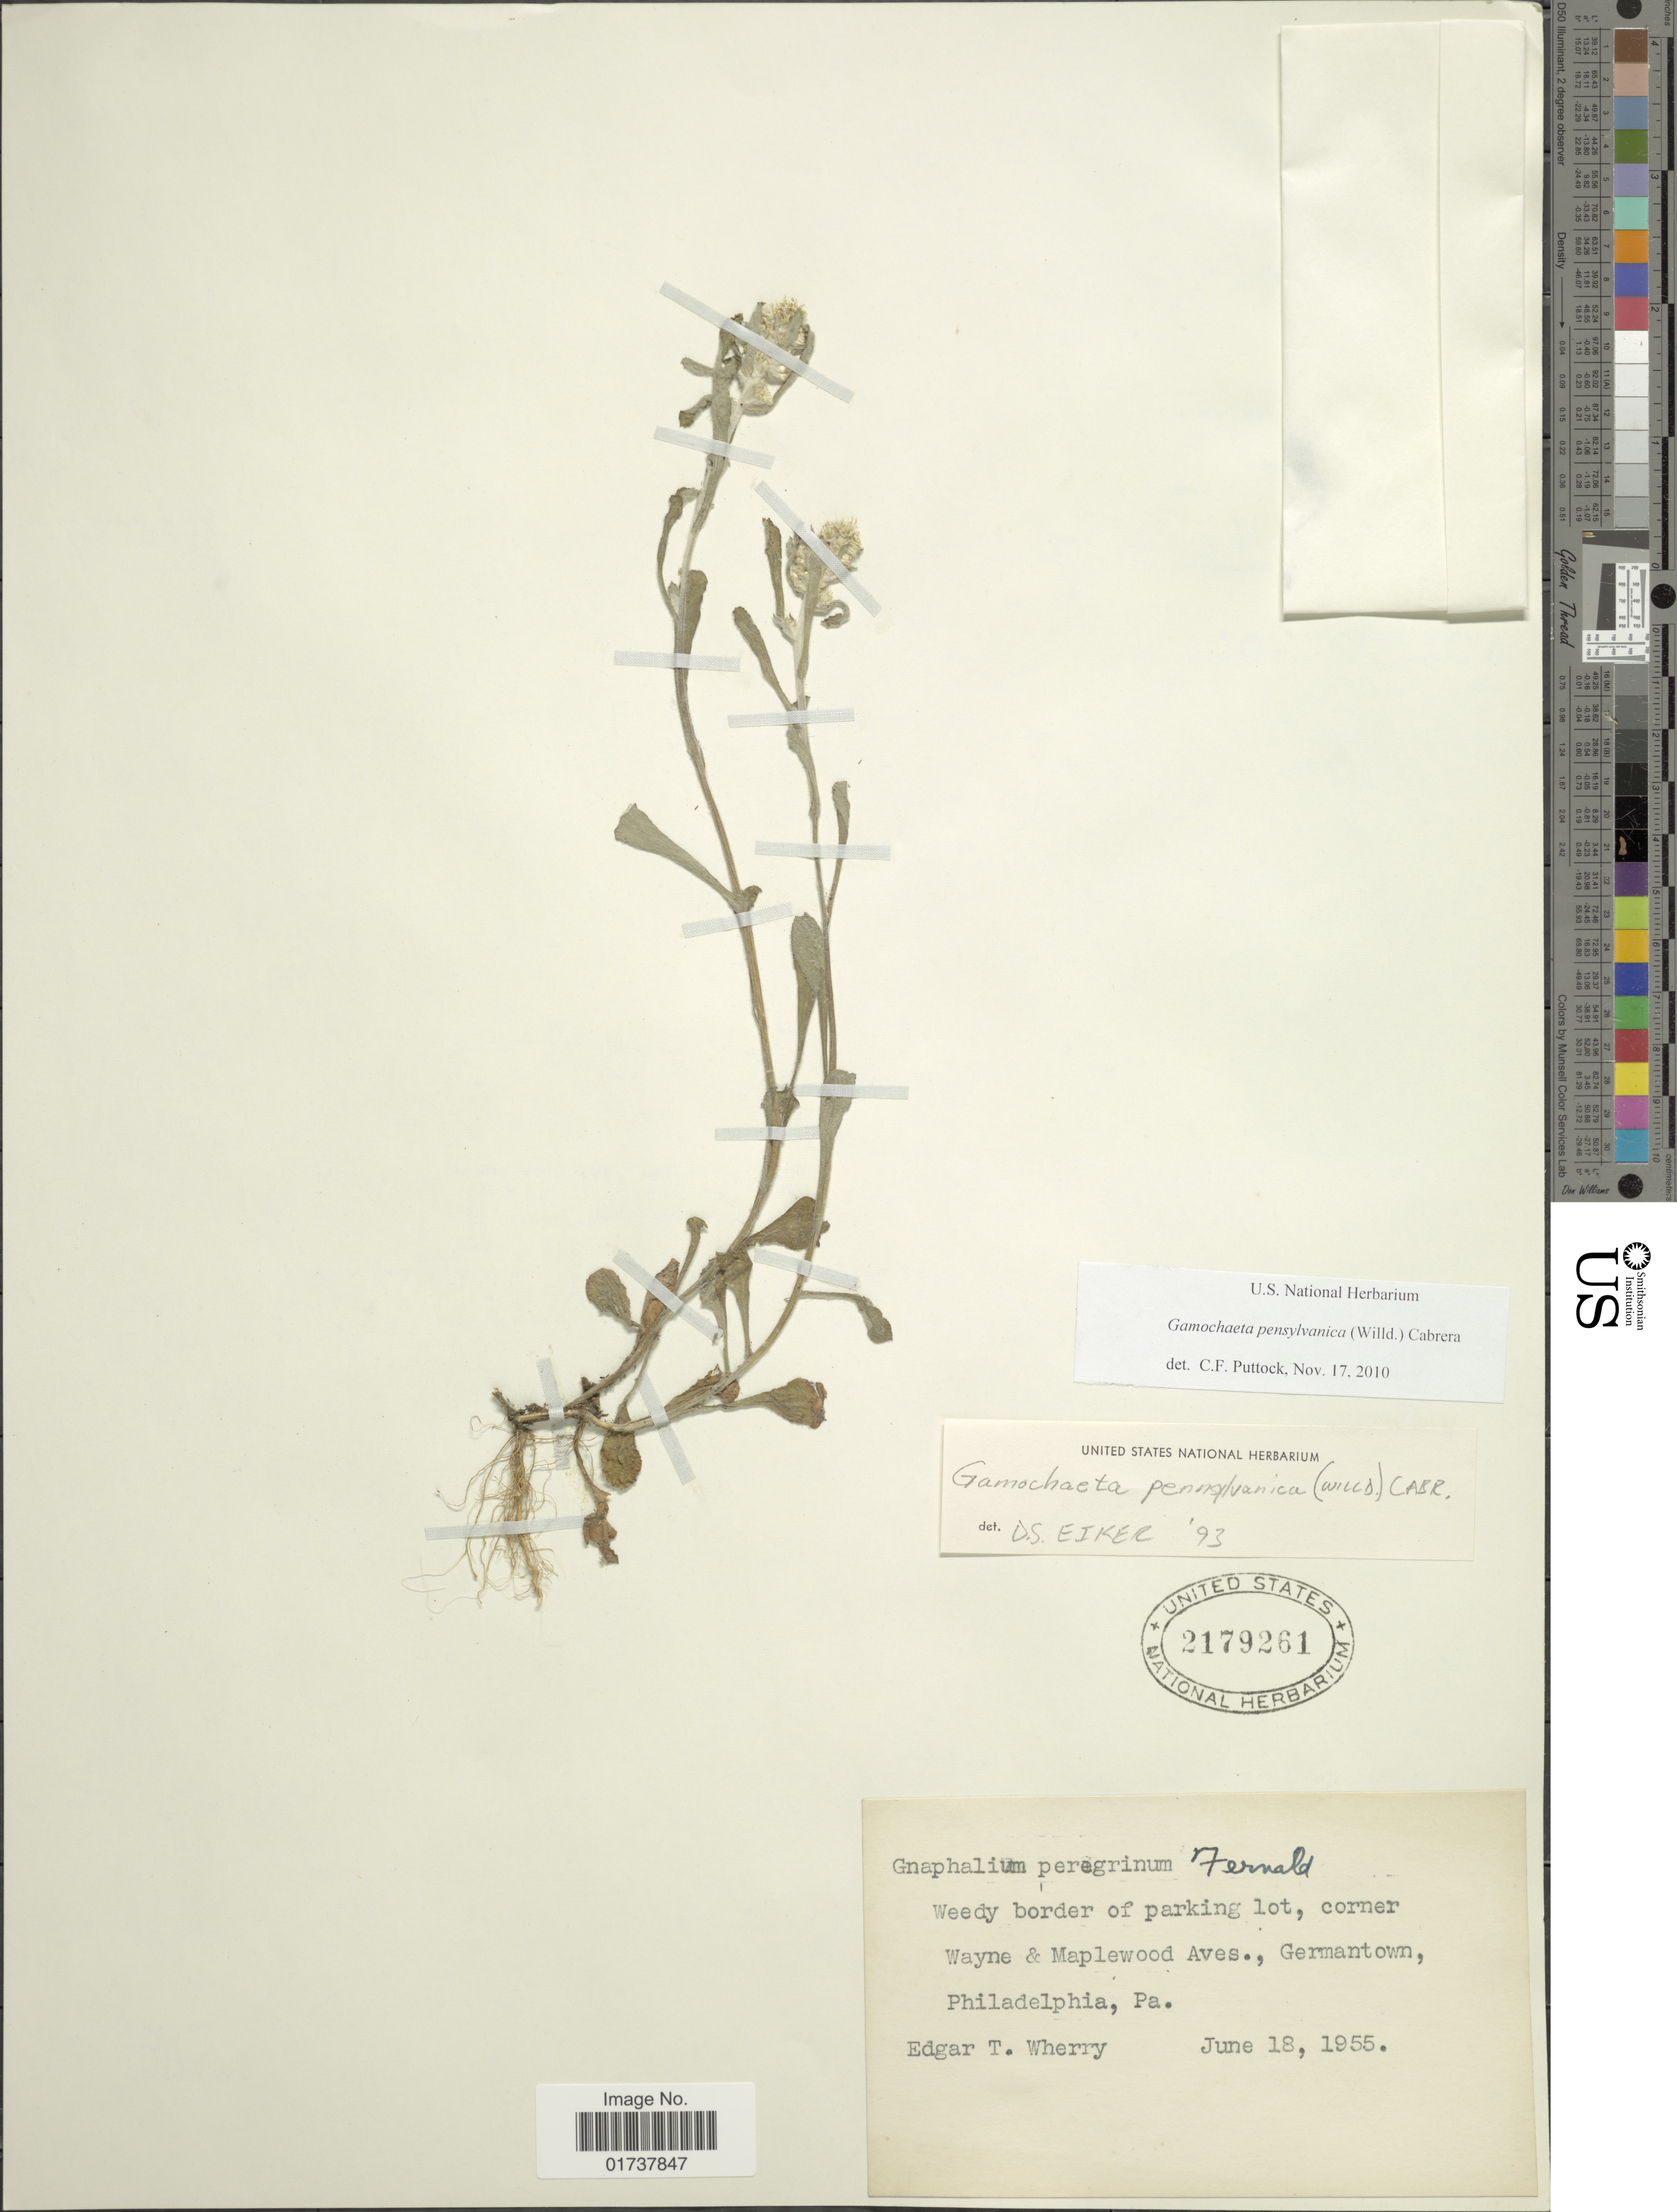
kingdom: Plantae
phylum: Tracheophyta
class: Magnoliopsida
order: Asterales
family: Asteraceae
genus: Gamochaeta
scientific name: Gamochaeta pensylvanica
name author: (Willd.) Cabrera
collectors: E. T. Wherry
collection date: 1955-06-18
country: United States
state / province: Pennsylvania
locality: Wayne & Maplewood Aves, Germantown, Philadelphia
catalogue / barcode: US 2179261